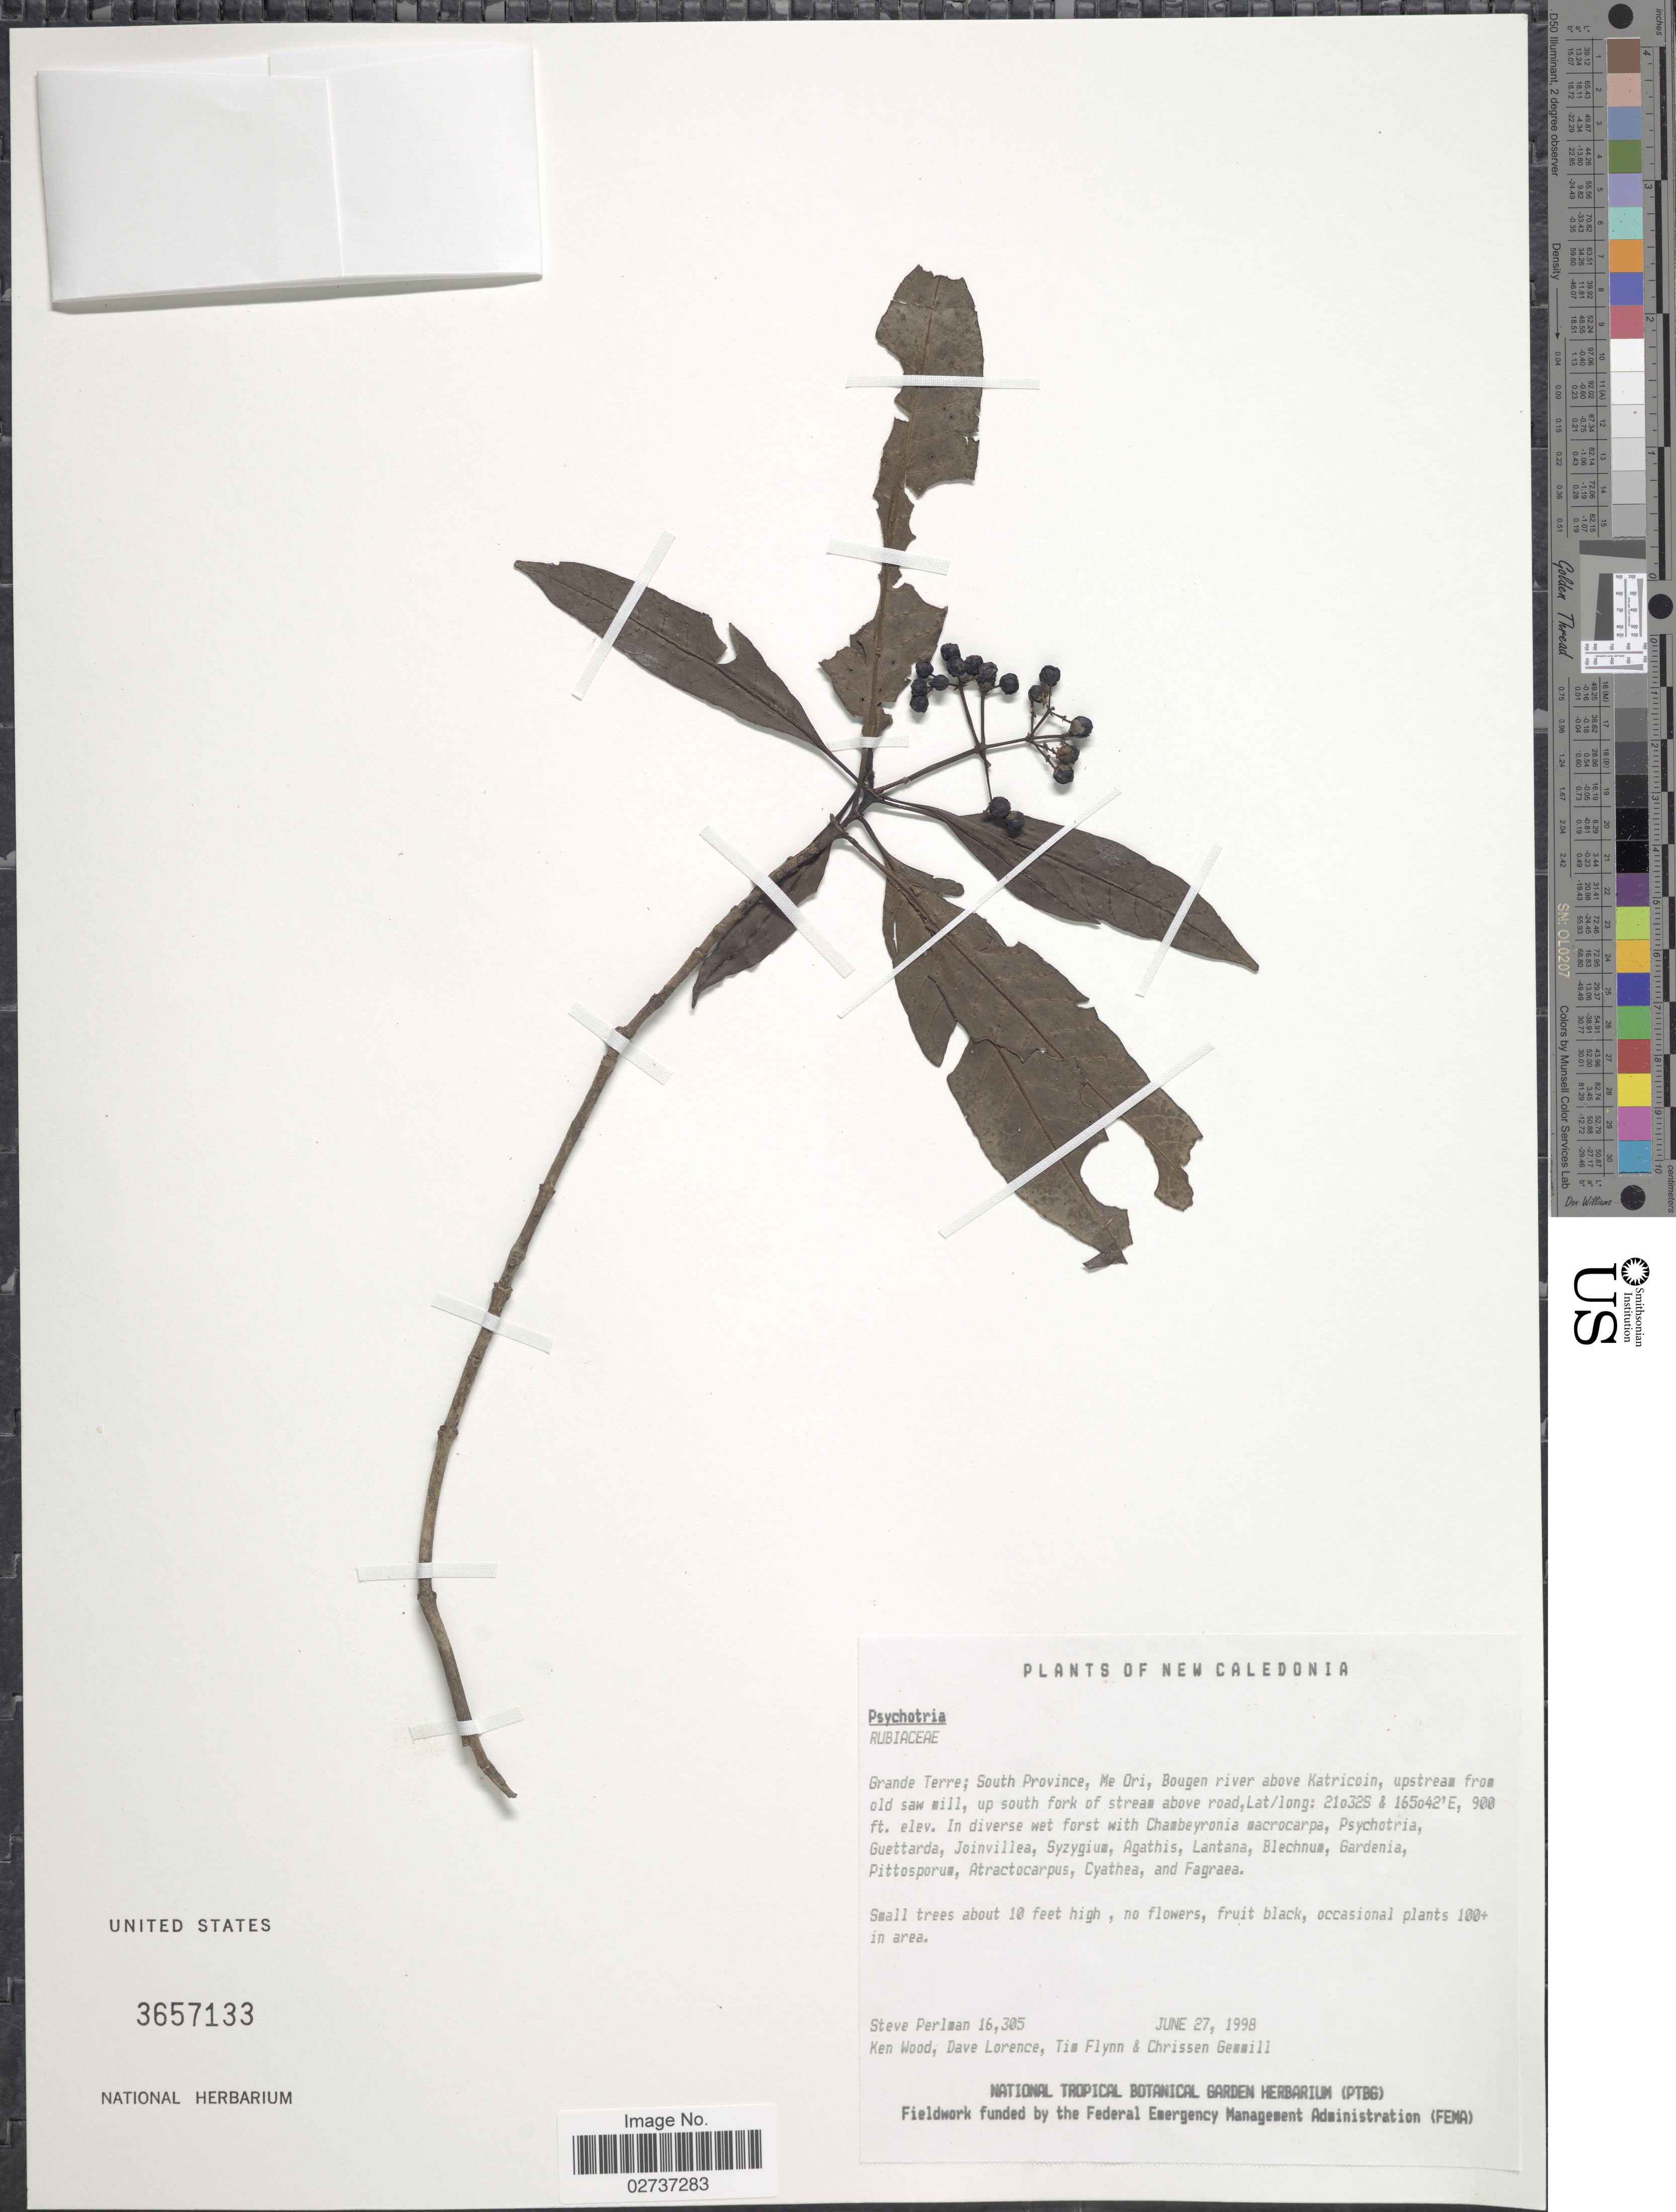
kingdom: Plantae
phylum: Tracheophyta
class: Magnoliopsida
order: Gentianales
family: Rubiaceae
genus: Psychotria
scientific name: Psychotria sp.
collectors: S. Perlman, K. R. Wood, D. Lorence, T. W. Flynn & C. Gemmill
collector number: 16305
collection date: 1998-06-27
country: New Caledonia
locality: Grand Terre; South Province, Me Ori, Bougen river above Katricoin, upstream from old saw mill, up south fork of stream above road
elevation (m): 274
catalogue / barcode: US 3657133